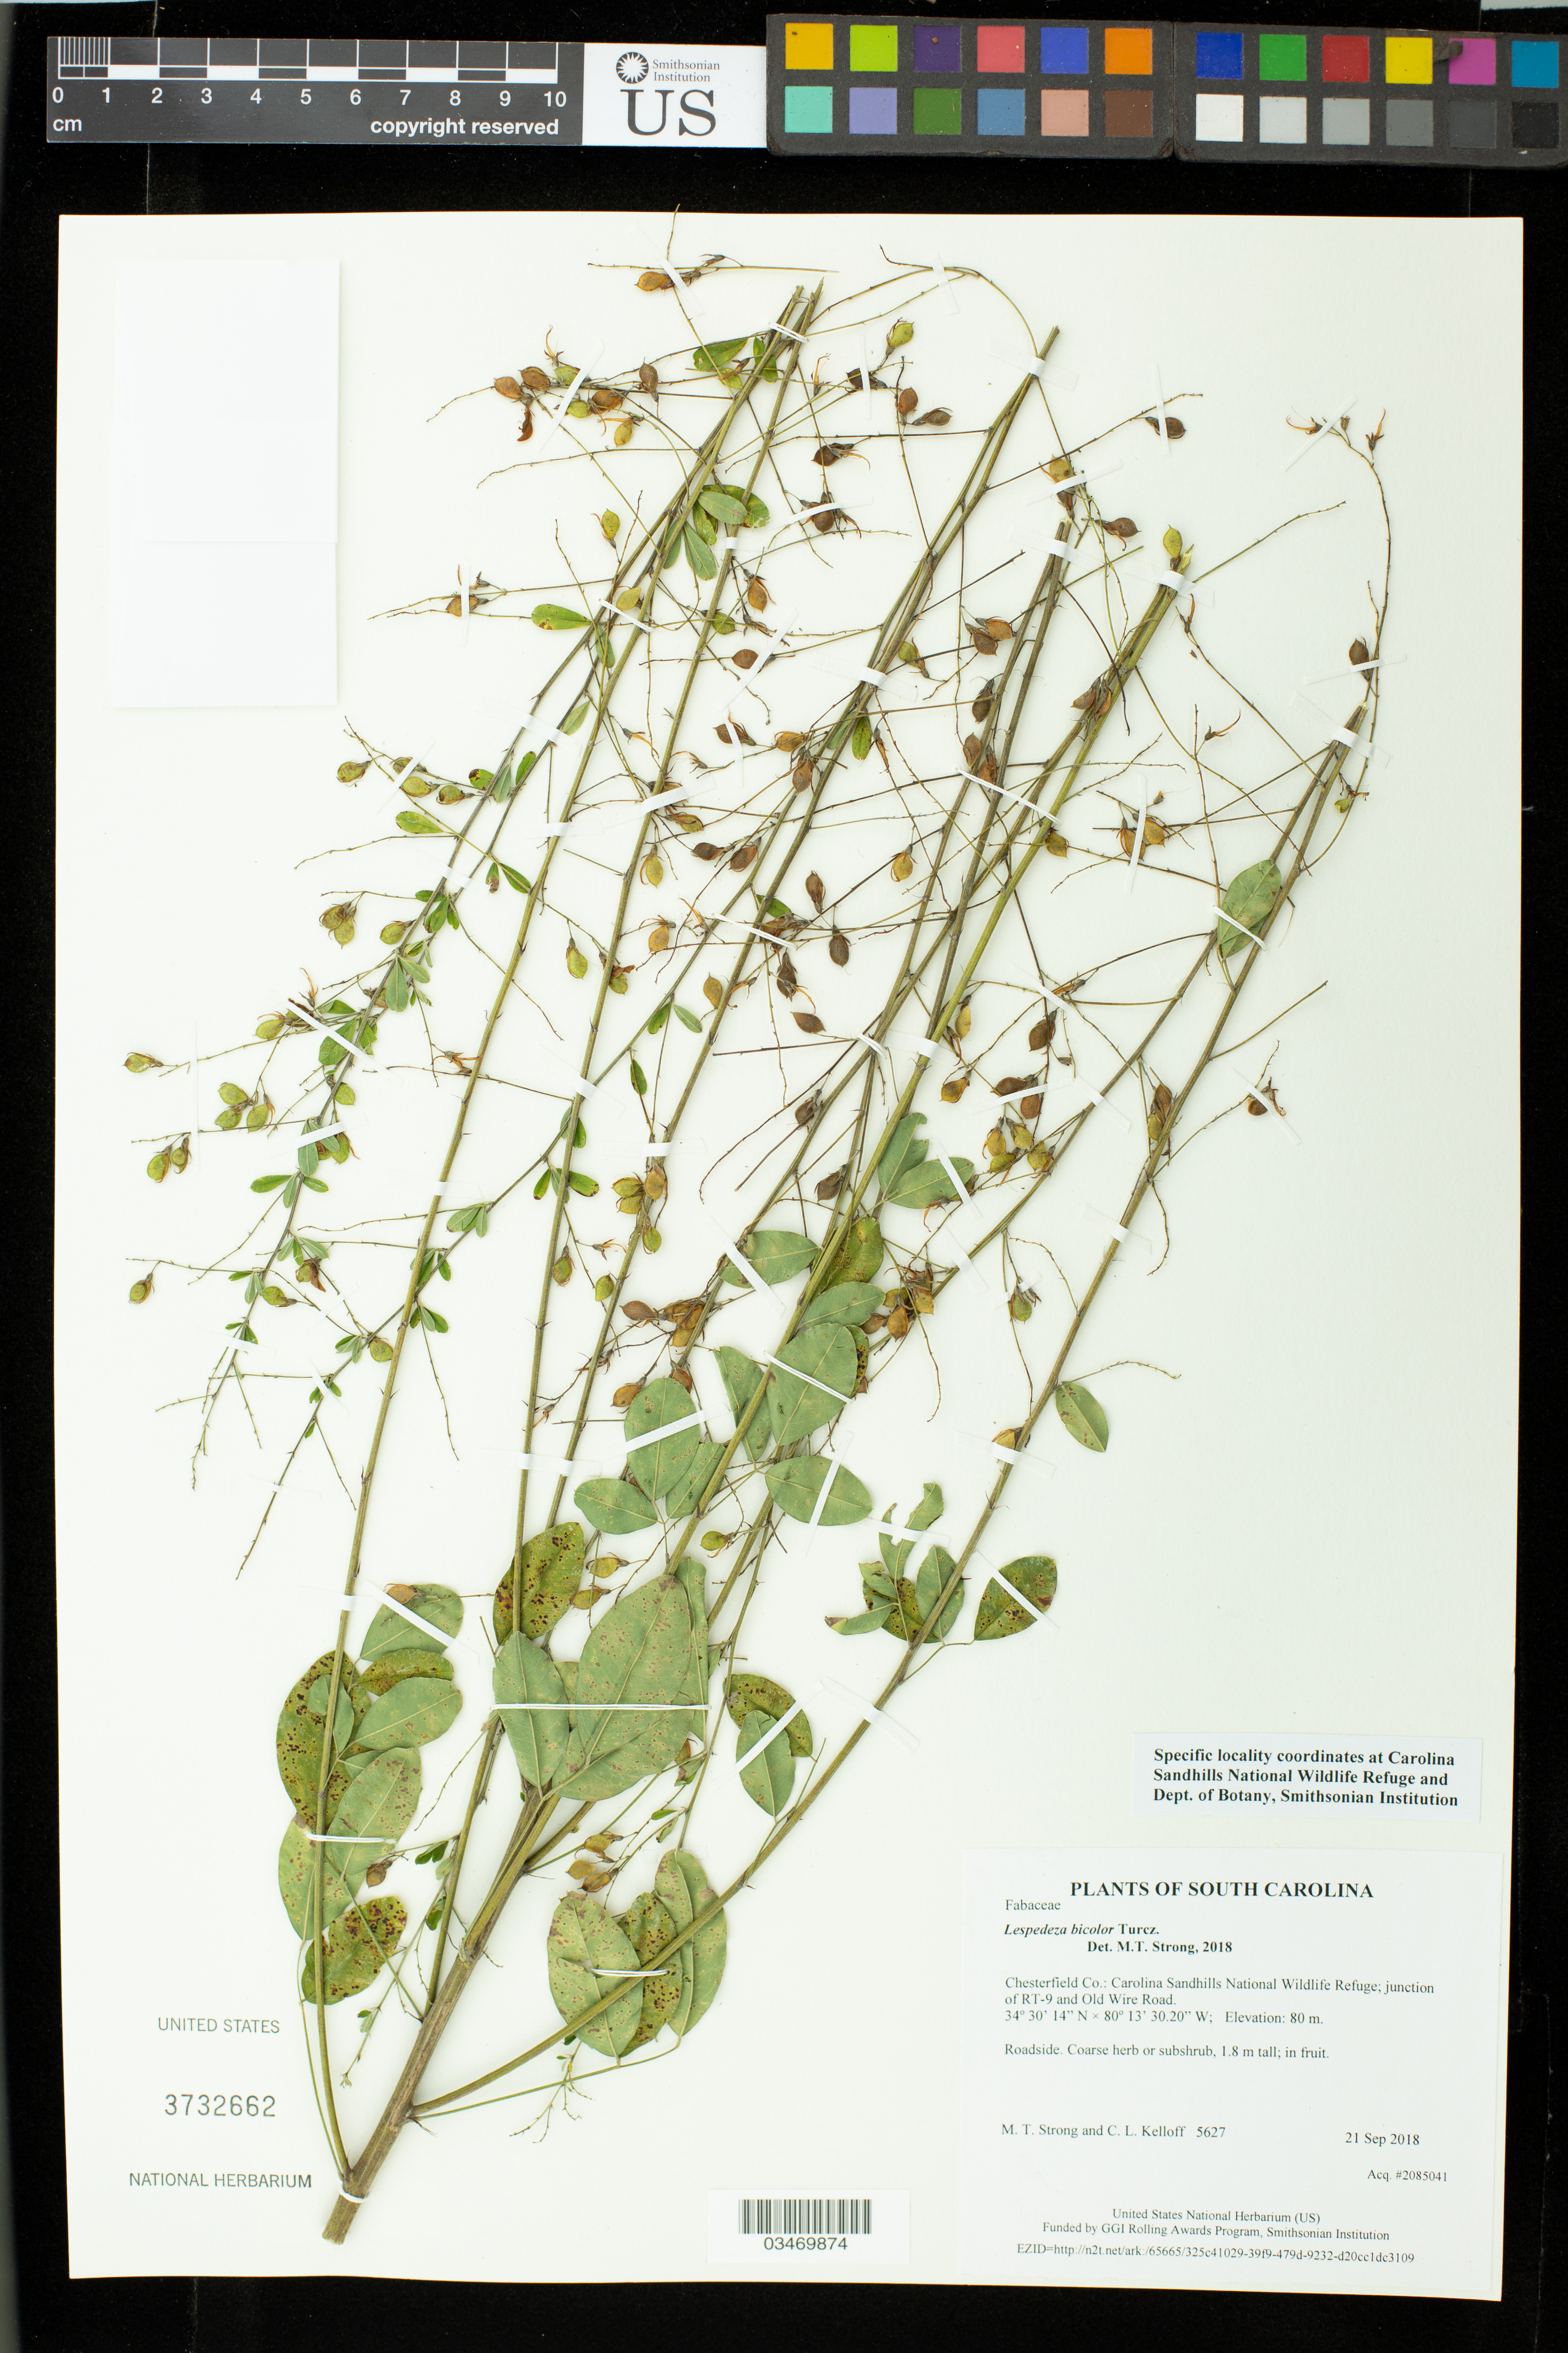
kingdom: Plantae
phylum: Tracheophyta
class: Magnoliopsida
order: Fabales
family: Fabaceae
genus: Lespedeza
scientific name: Lespedeza bicolor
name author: Turcz.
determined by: Strong, M. T., (US), Smithsonian Institution - National Museum of Natural History (UNITED STATES)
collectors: M. T. Strong & C. L. Kelloff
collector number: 5627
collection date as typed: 21 Sep 2018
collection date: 2018-09-21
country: United States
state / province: South Carolina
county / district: Chesterfield Co.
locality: Carolina Sandhills National Wildlife Refuge; junction of RT-9 and Old Wire Road.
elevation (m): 80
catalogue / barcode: US 3732662